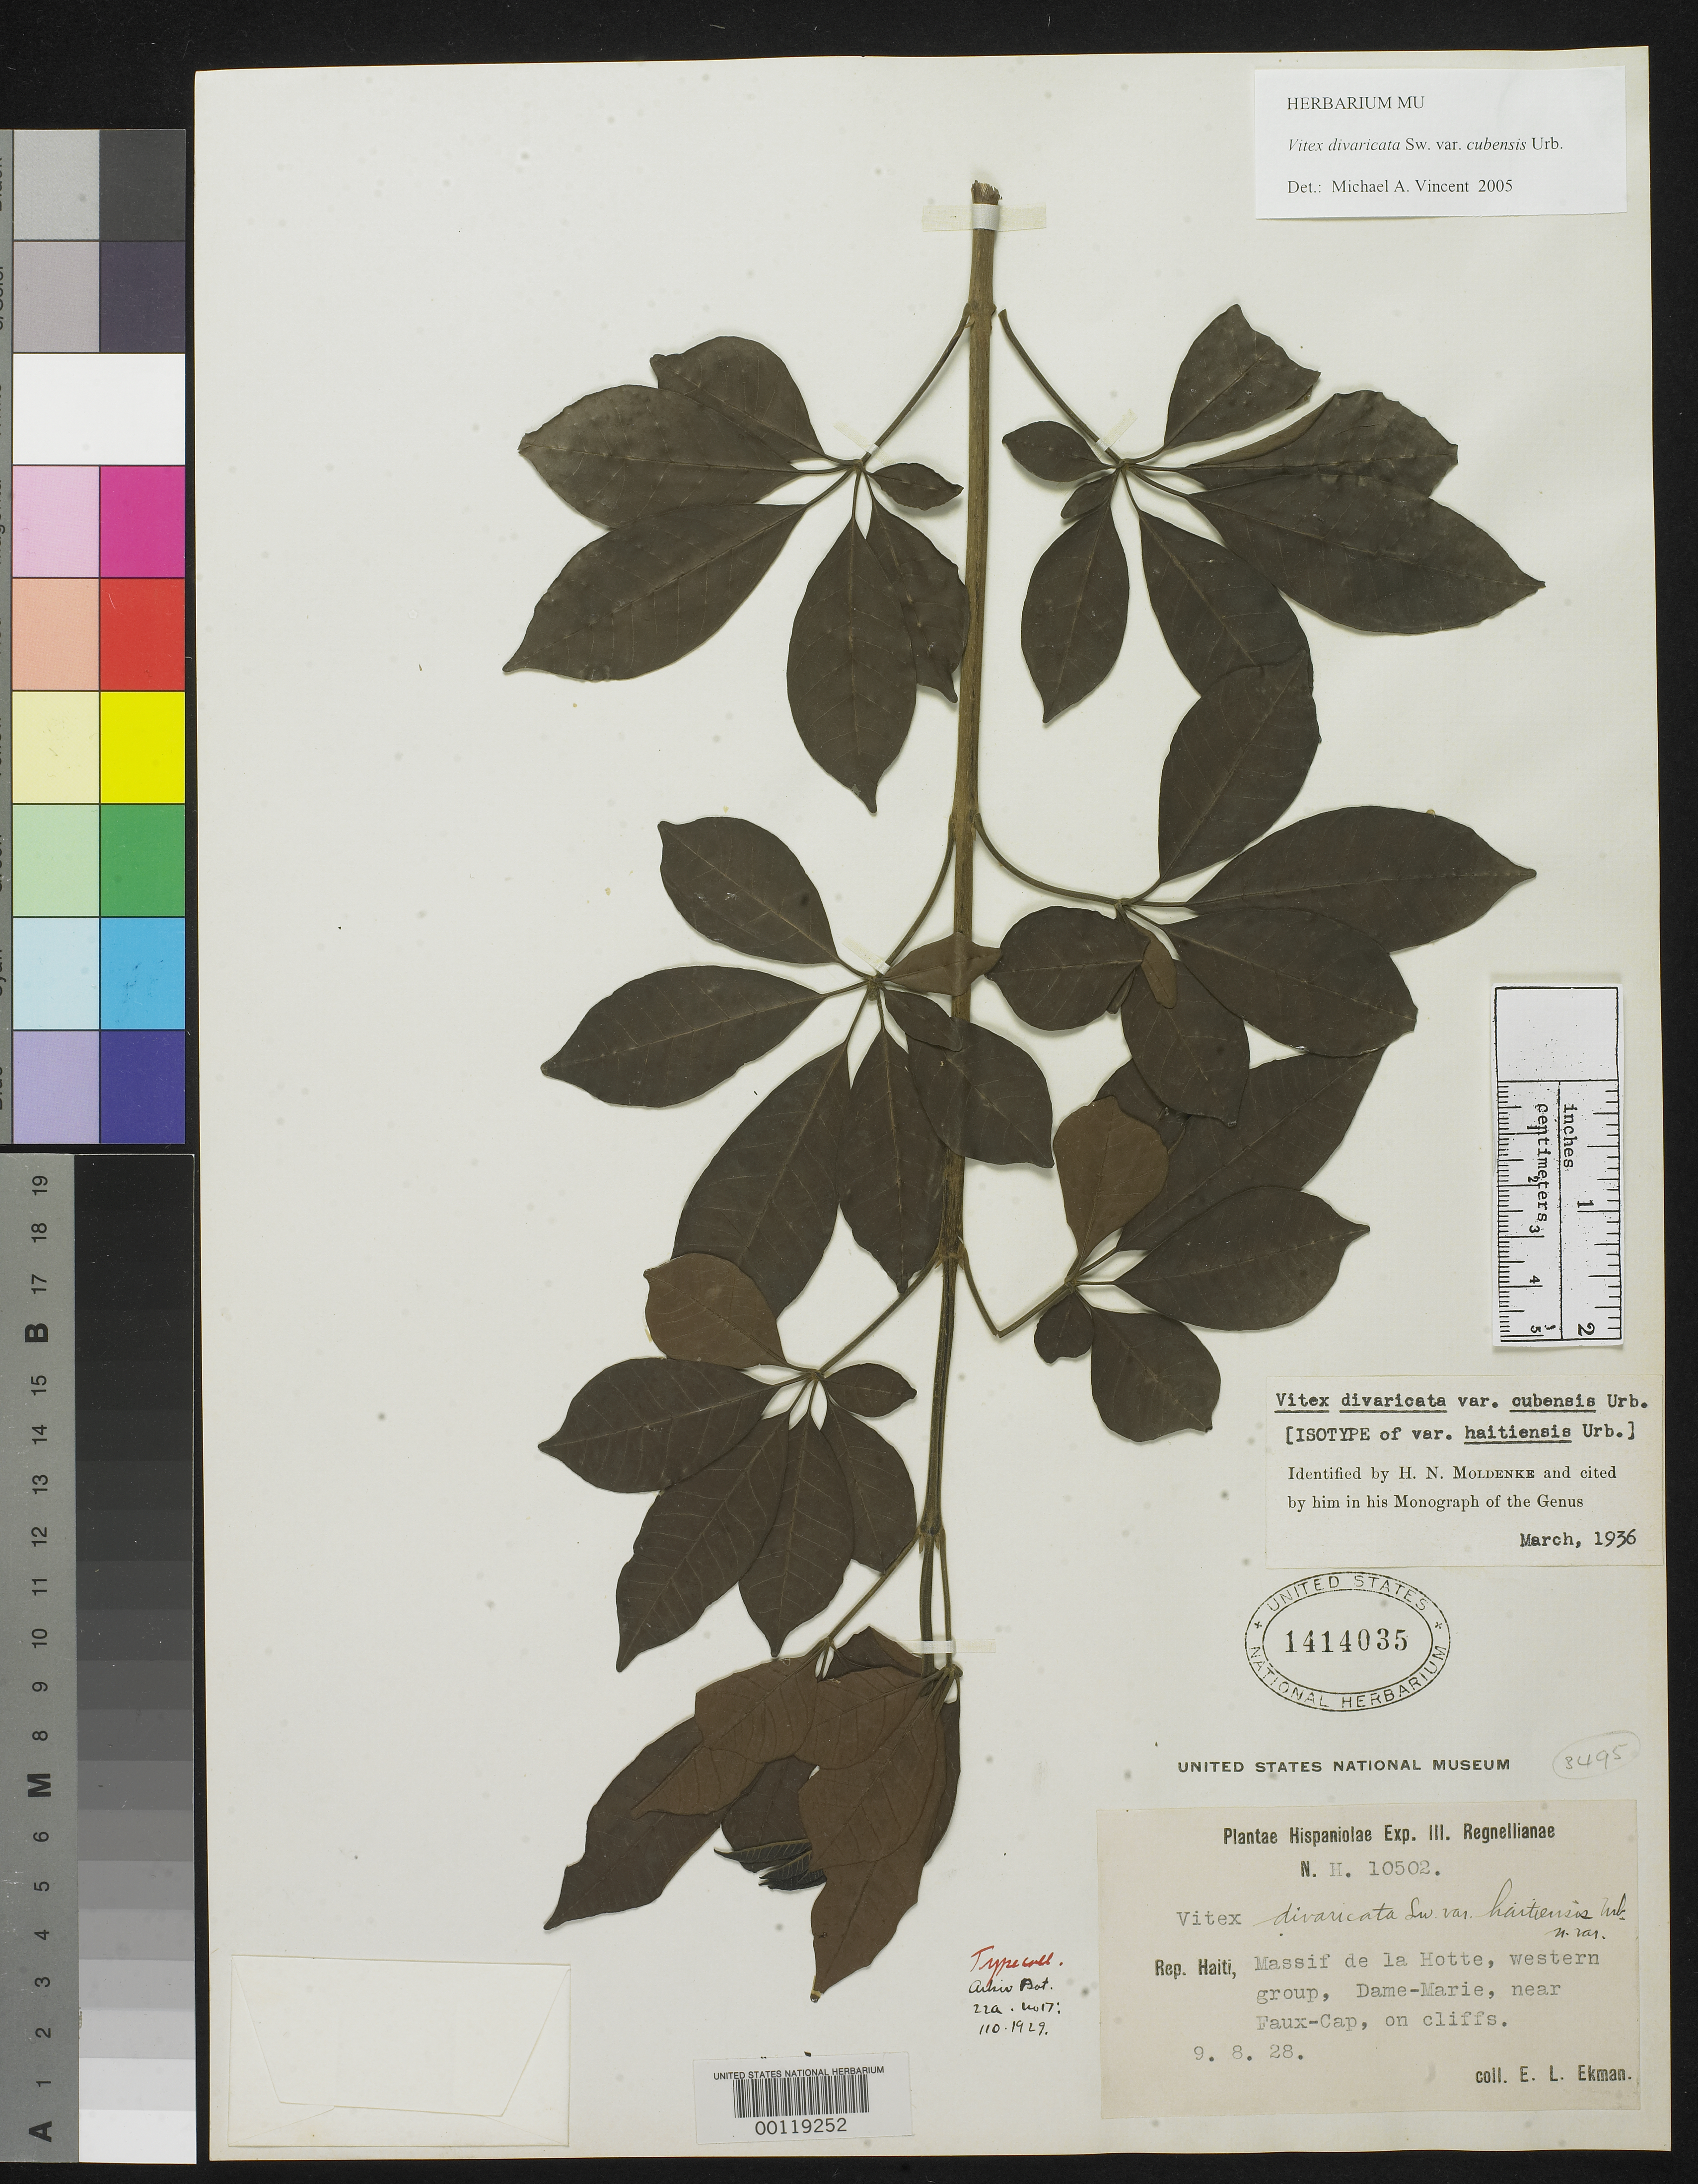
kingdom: Plantae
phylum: Tracheophyta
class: Magnoliopsida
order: Lamiales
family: Lamiaceae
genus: Vitex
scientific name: Vitex divaricata var. haitiensis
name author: Urb.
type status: Isotype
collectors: E. L. Ekman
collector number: H 10502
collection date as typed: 09 Aug 1928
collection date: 1928-08-09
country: Haiti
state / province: Sud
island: Hispaniola Island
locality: Massif de la Hotte near Dame-Marie and Faux-Cap.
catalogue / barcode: US 1414035